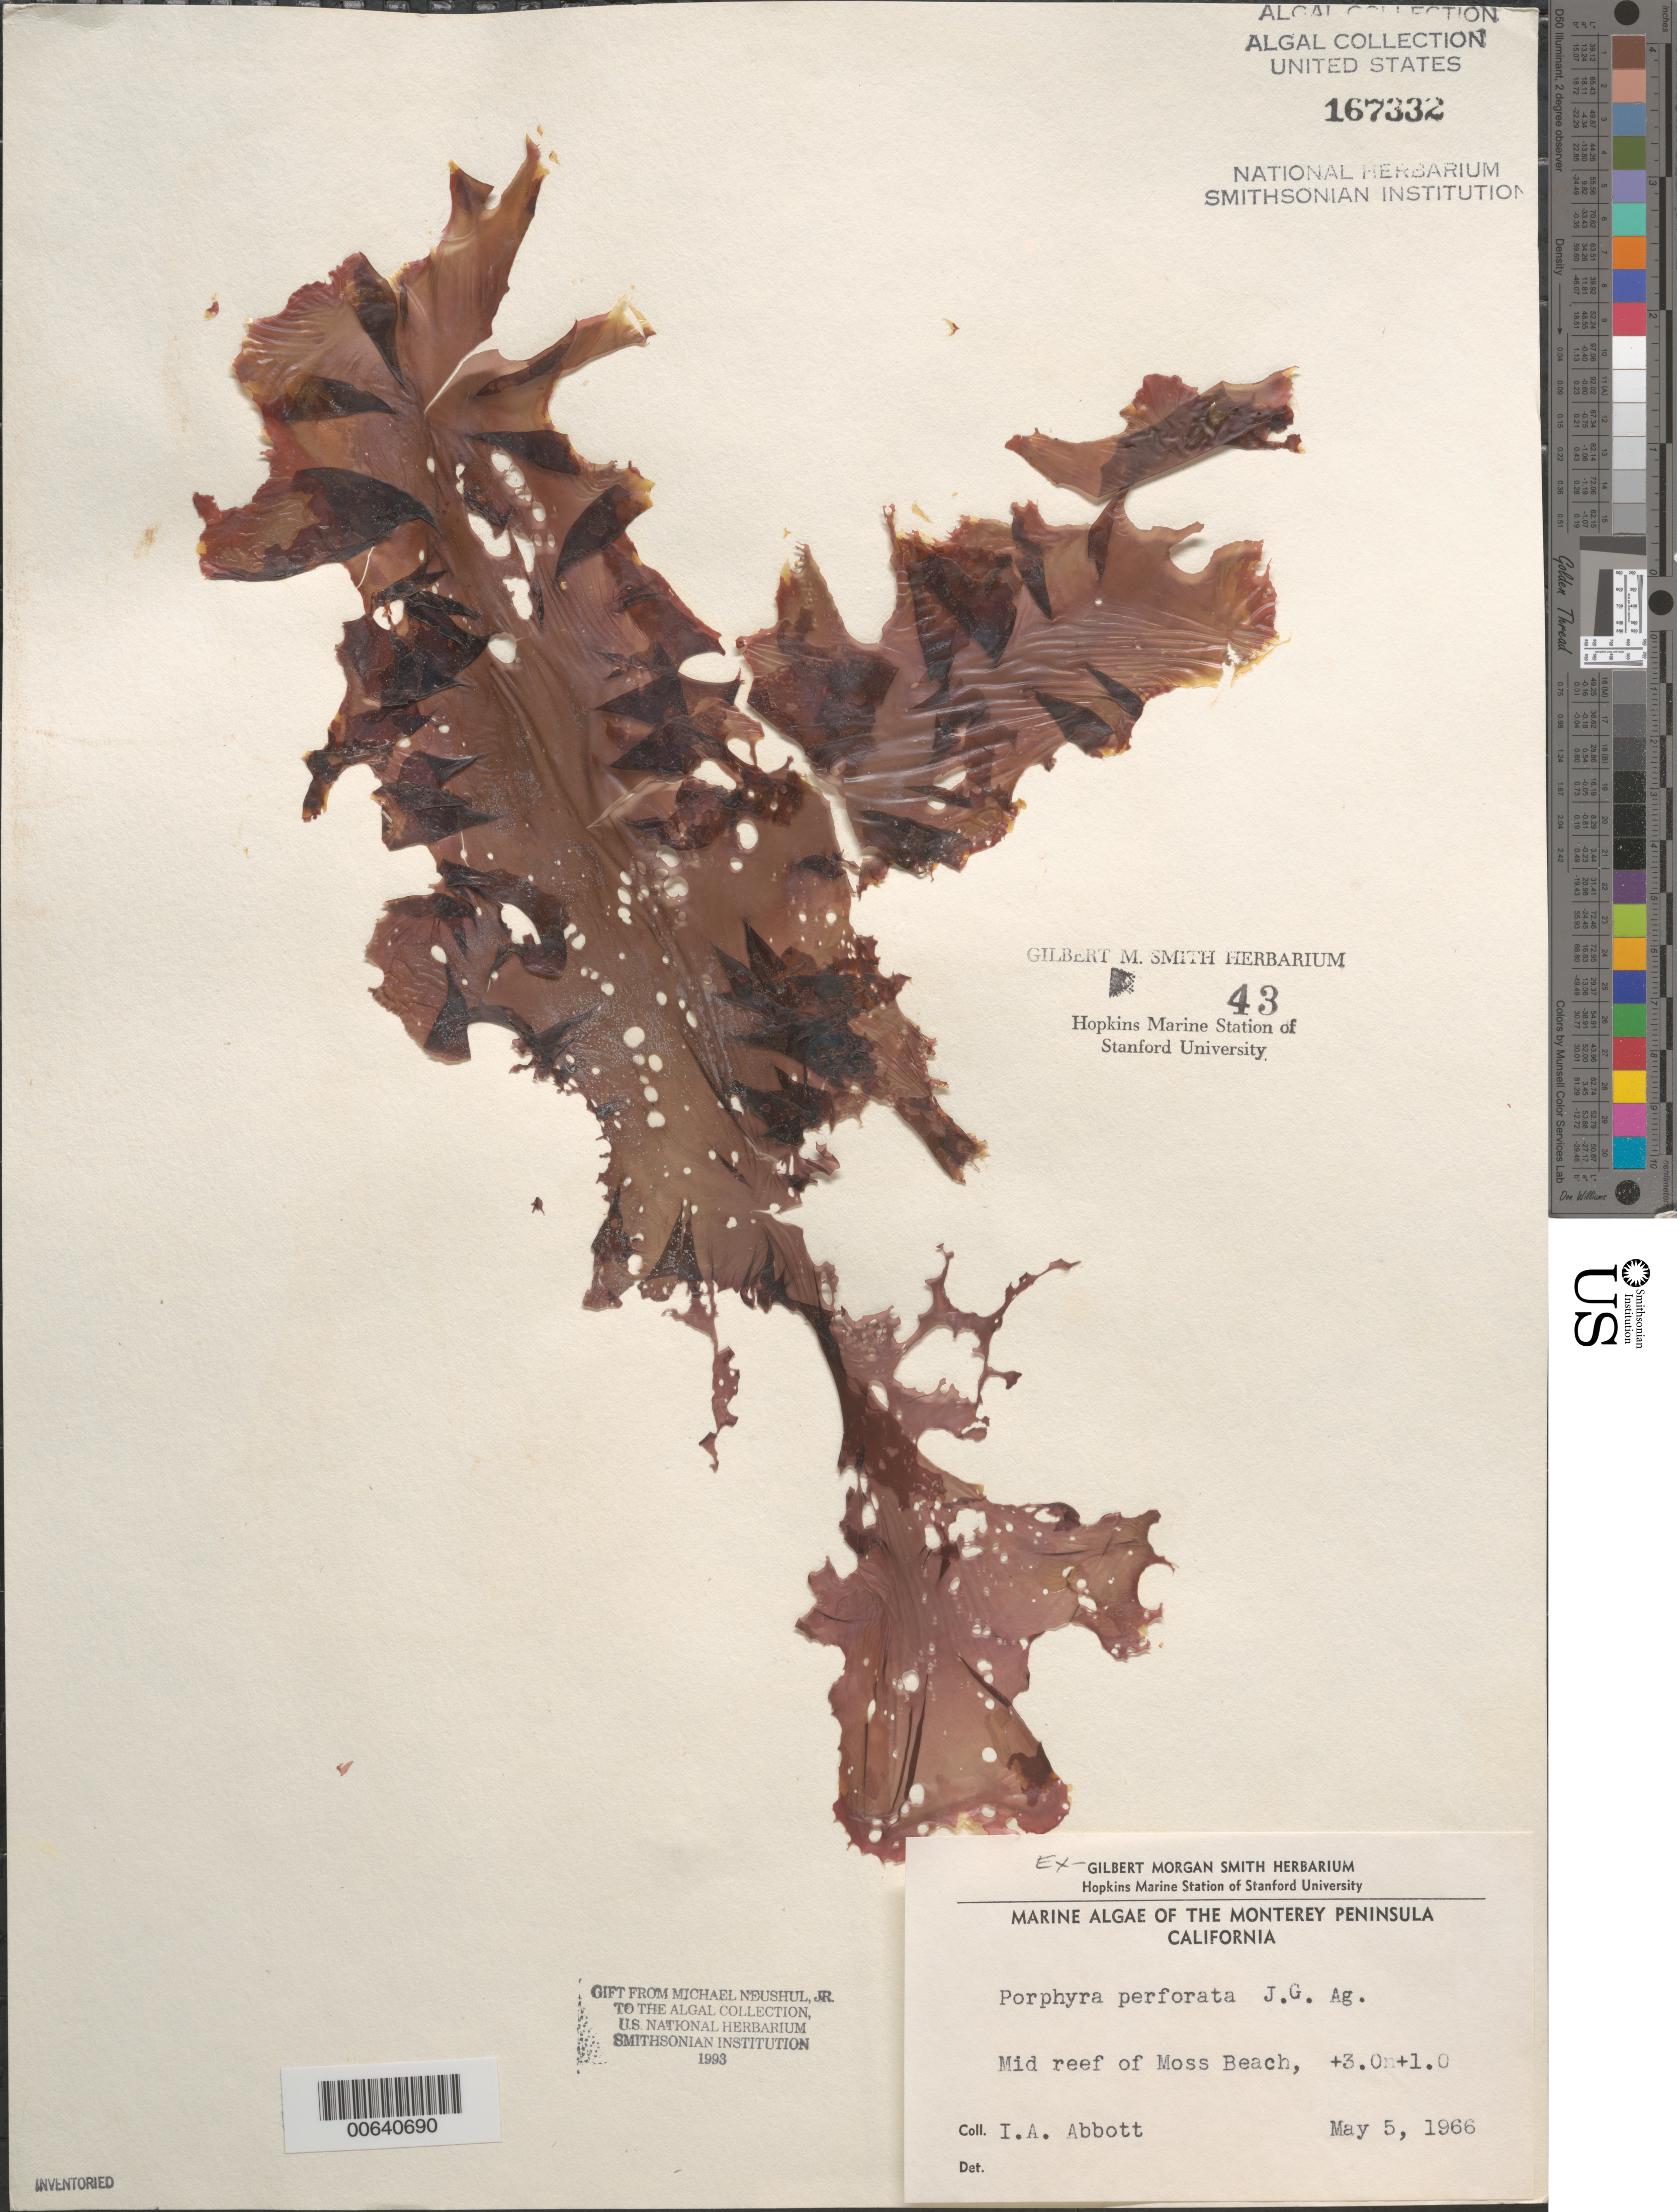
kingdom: Plantae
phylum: Rhodophyta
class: Bangiophyceae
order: Bangiales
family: Bangiaceae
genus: Pyropia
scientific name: Pyropia perforata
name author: (J. Agardh) S.C. Lindstrom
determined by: Algae name updating Project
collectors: I. A. Abbott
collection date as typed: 05 May 1966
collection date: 1966-05-05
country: United States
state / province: California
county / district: Monterey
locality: Middle reef of Moss Beach, Monterey Peninsula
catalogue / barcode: US 167332